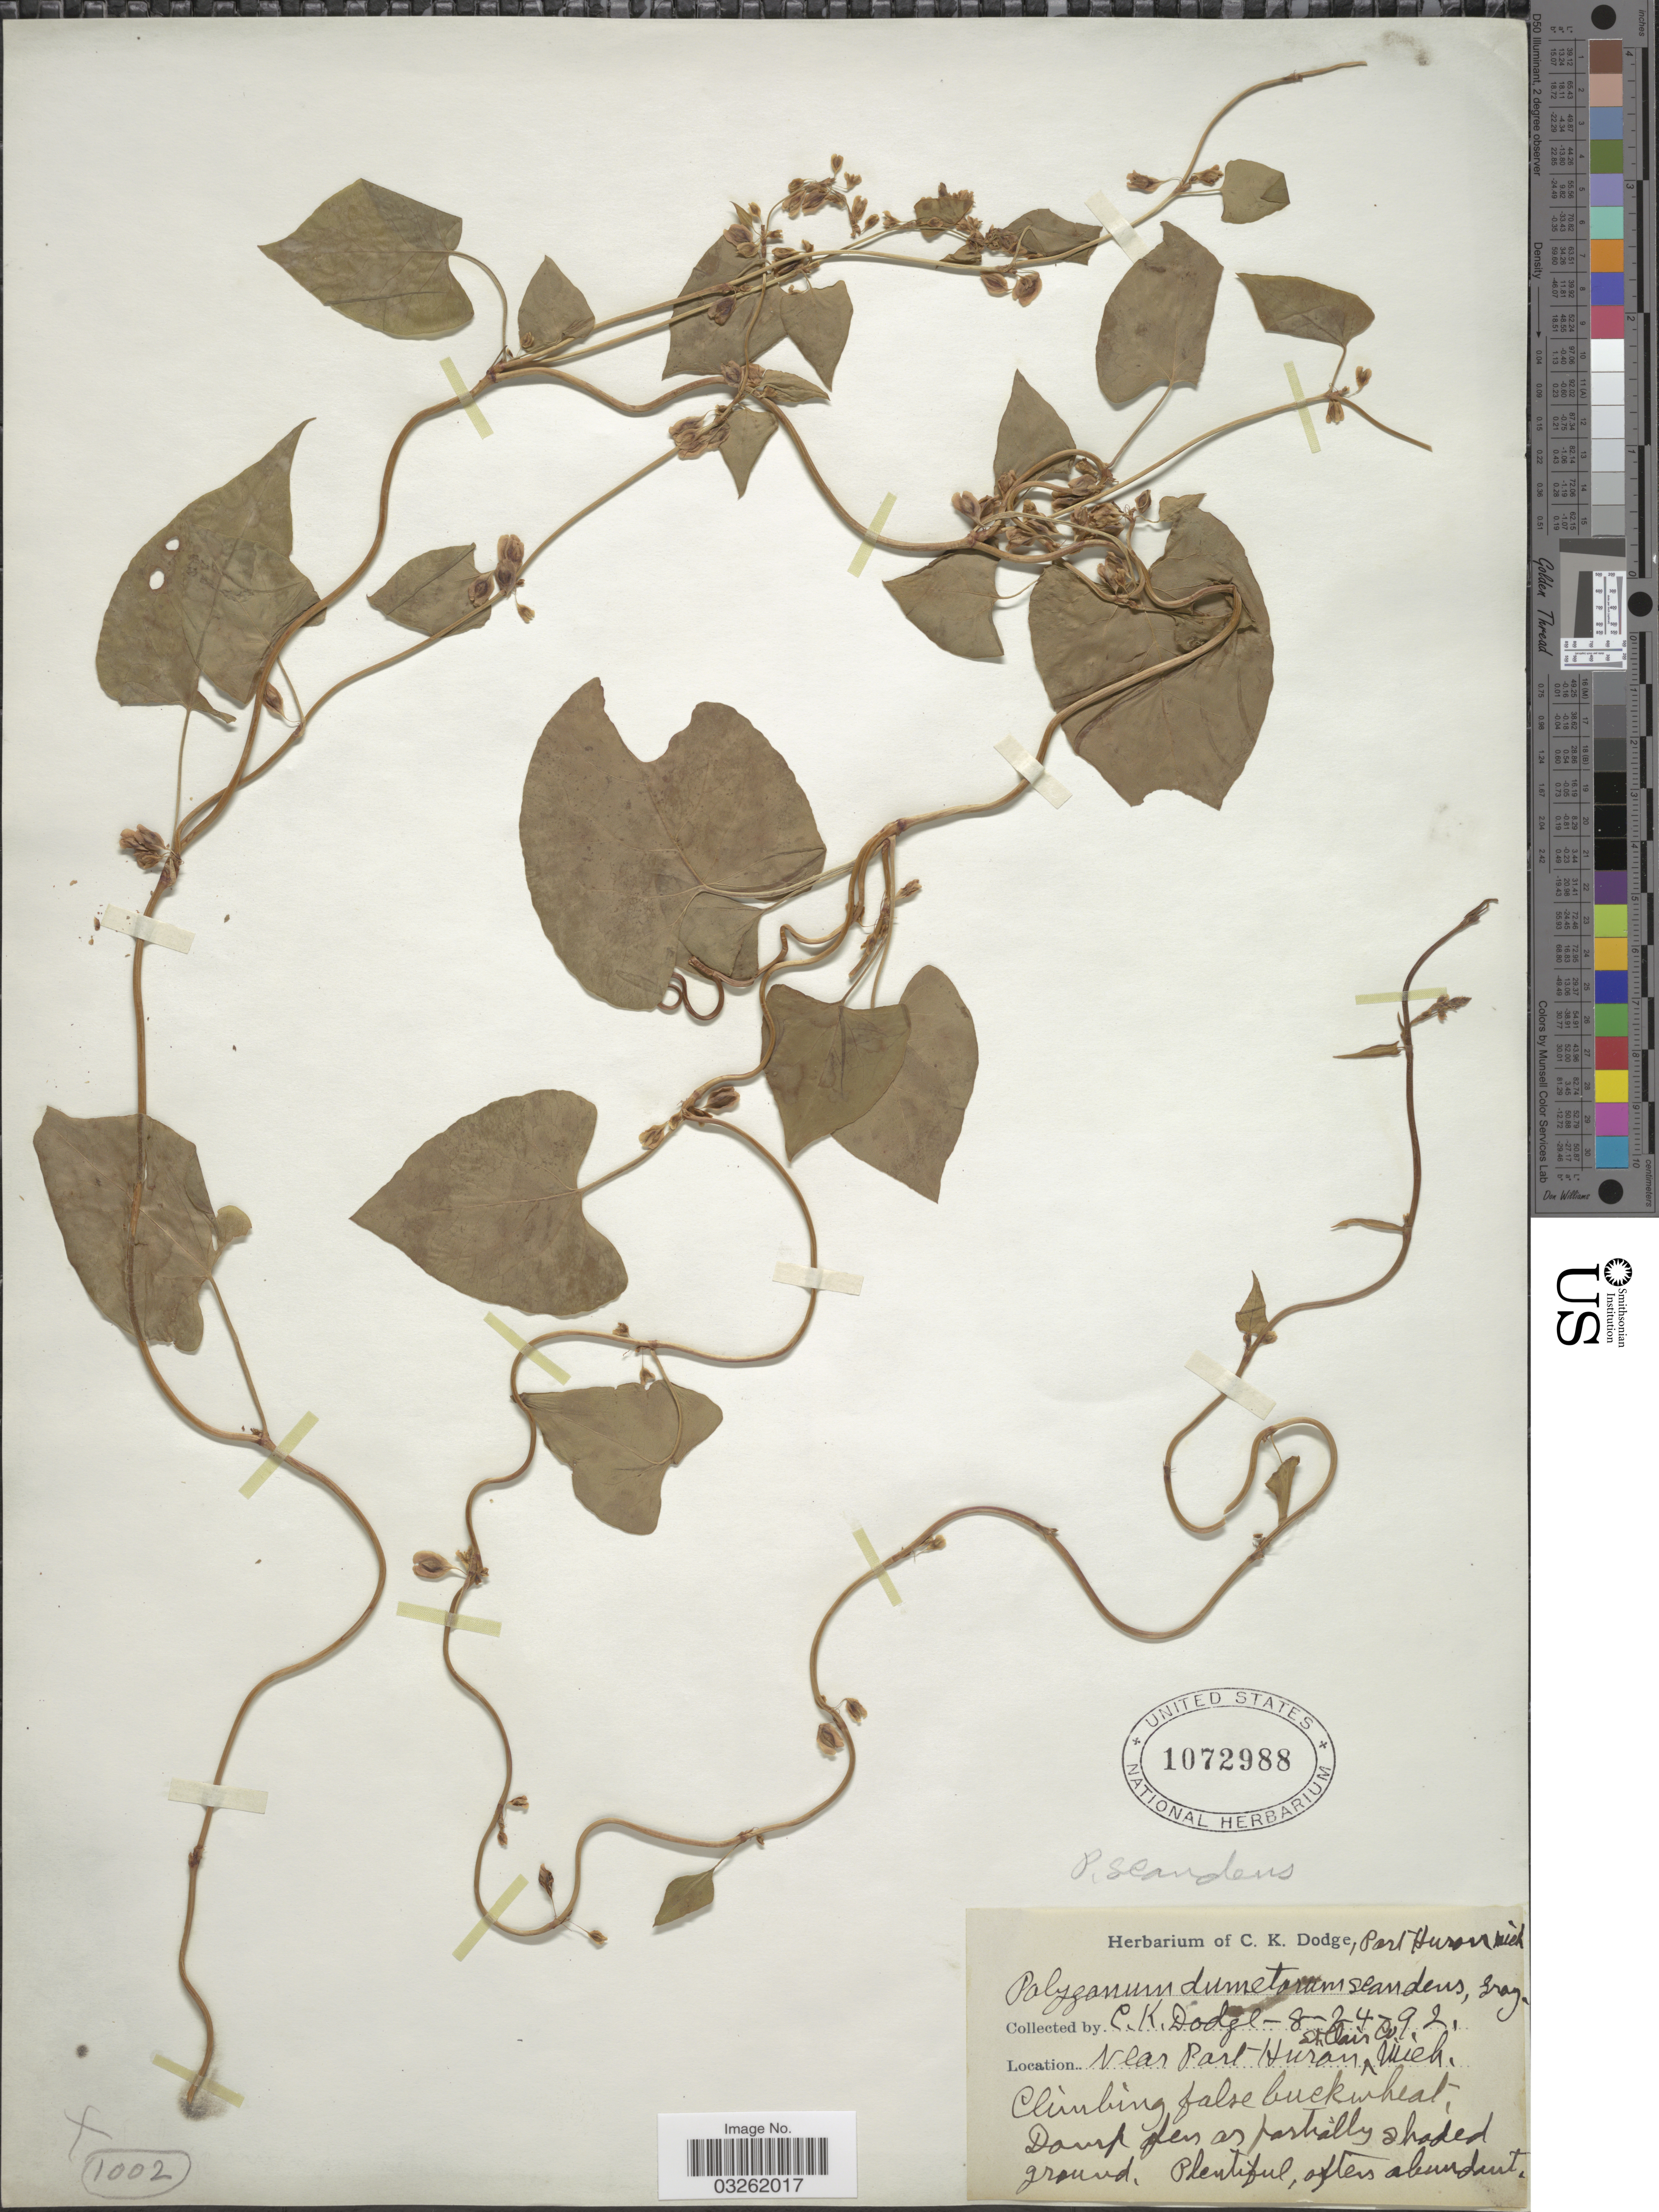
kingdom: Plantae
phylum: Tracheophyta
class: Magnoliopsida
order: Caryophyllales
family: Polygonaceae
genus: Fallopia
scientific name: Fallopia scandens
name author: (L.) Holub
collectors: C. Dodge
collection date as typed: Transcribed d/m/y: 24/8/92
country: United States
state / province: Michigan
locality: Near Port Huron, St. Clair Co., Mich.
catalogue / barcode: US 1072988